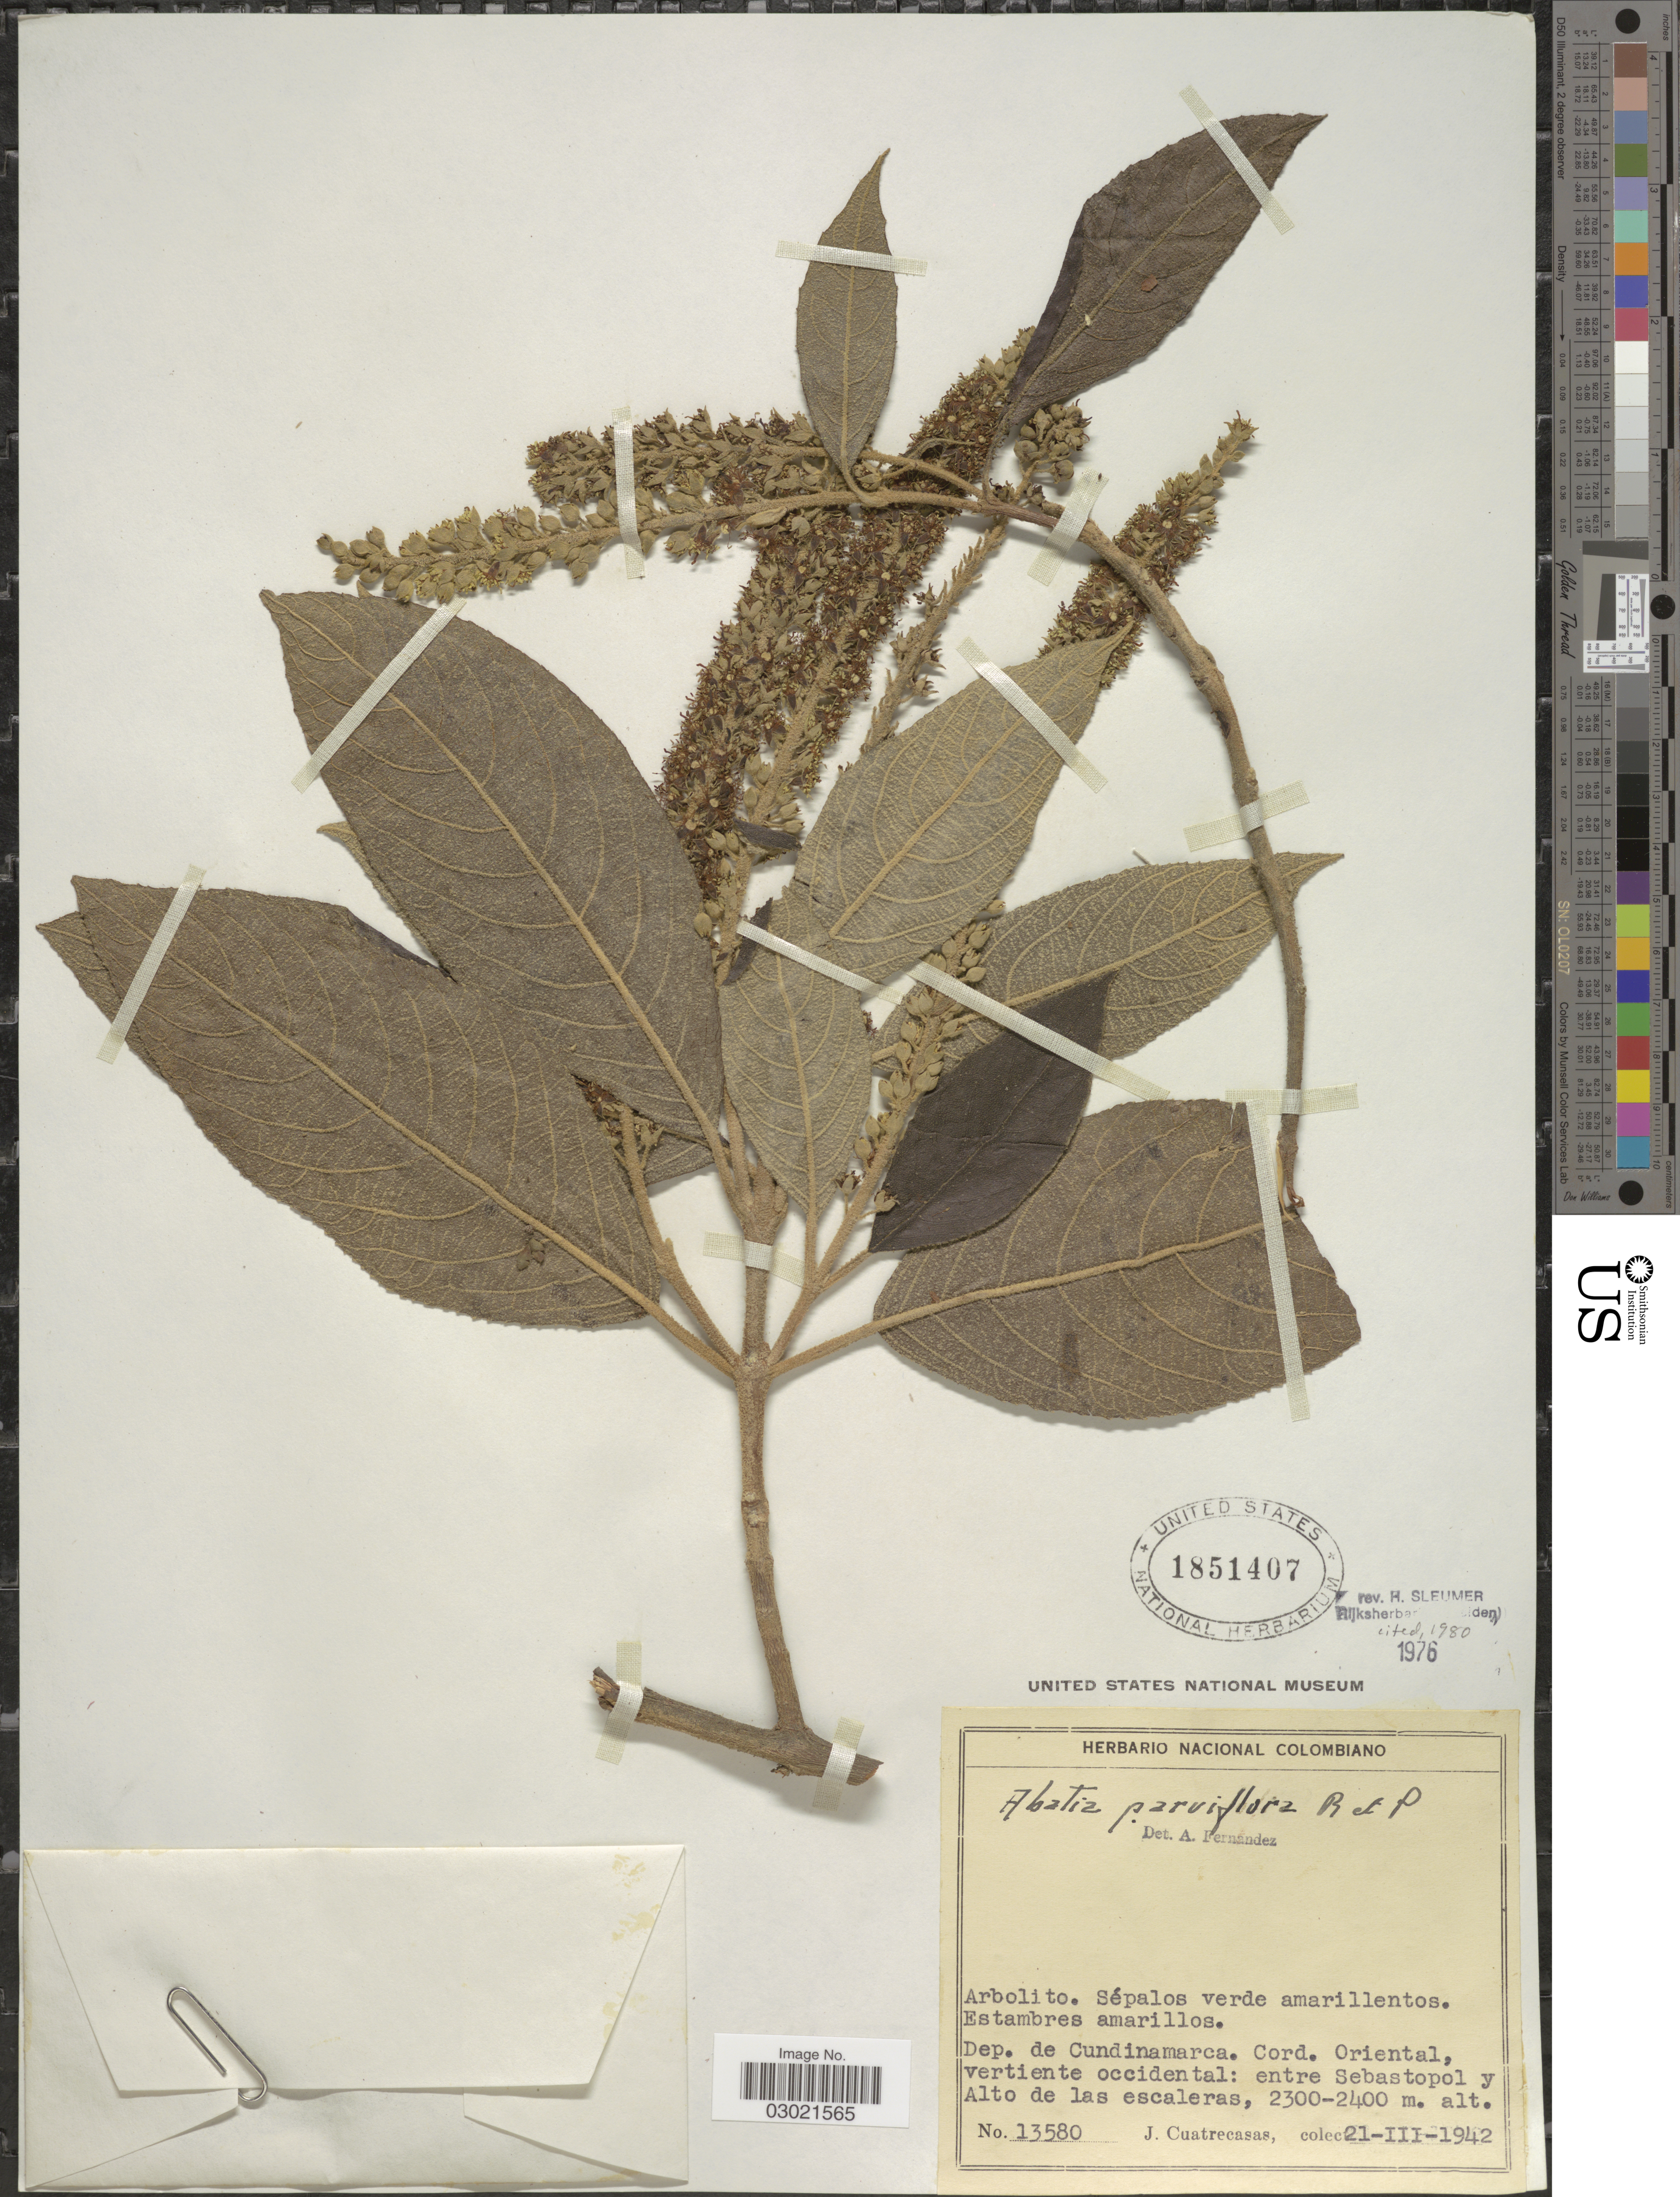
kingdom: Plantae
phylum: Tracheophyta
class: Magnoliopsida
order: Malpighiales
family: Salicaceae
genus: Abatia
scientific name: Abatia parviflora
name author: Ruiz & Pav.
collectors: J. Cuatrecasas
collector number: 13580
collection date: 1942-03-21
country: Colombia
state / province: Cundinamarca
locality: Dep. de Cundinamarca. Cord. Oriental, vertiente occidental: entre Sebastopol y Alto de las escaleras.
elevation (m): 2300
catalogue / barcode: US 1851407